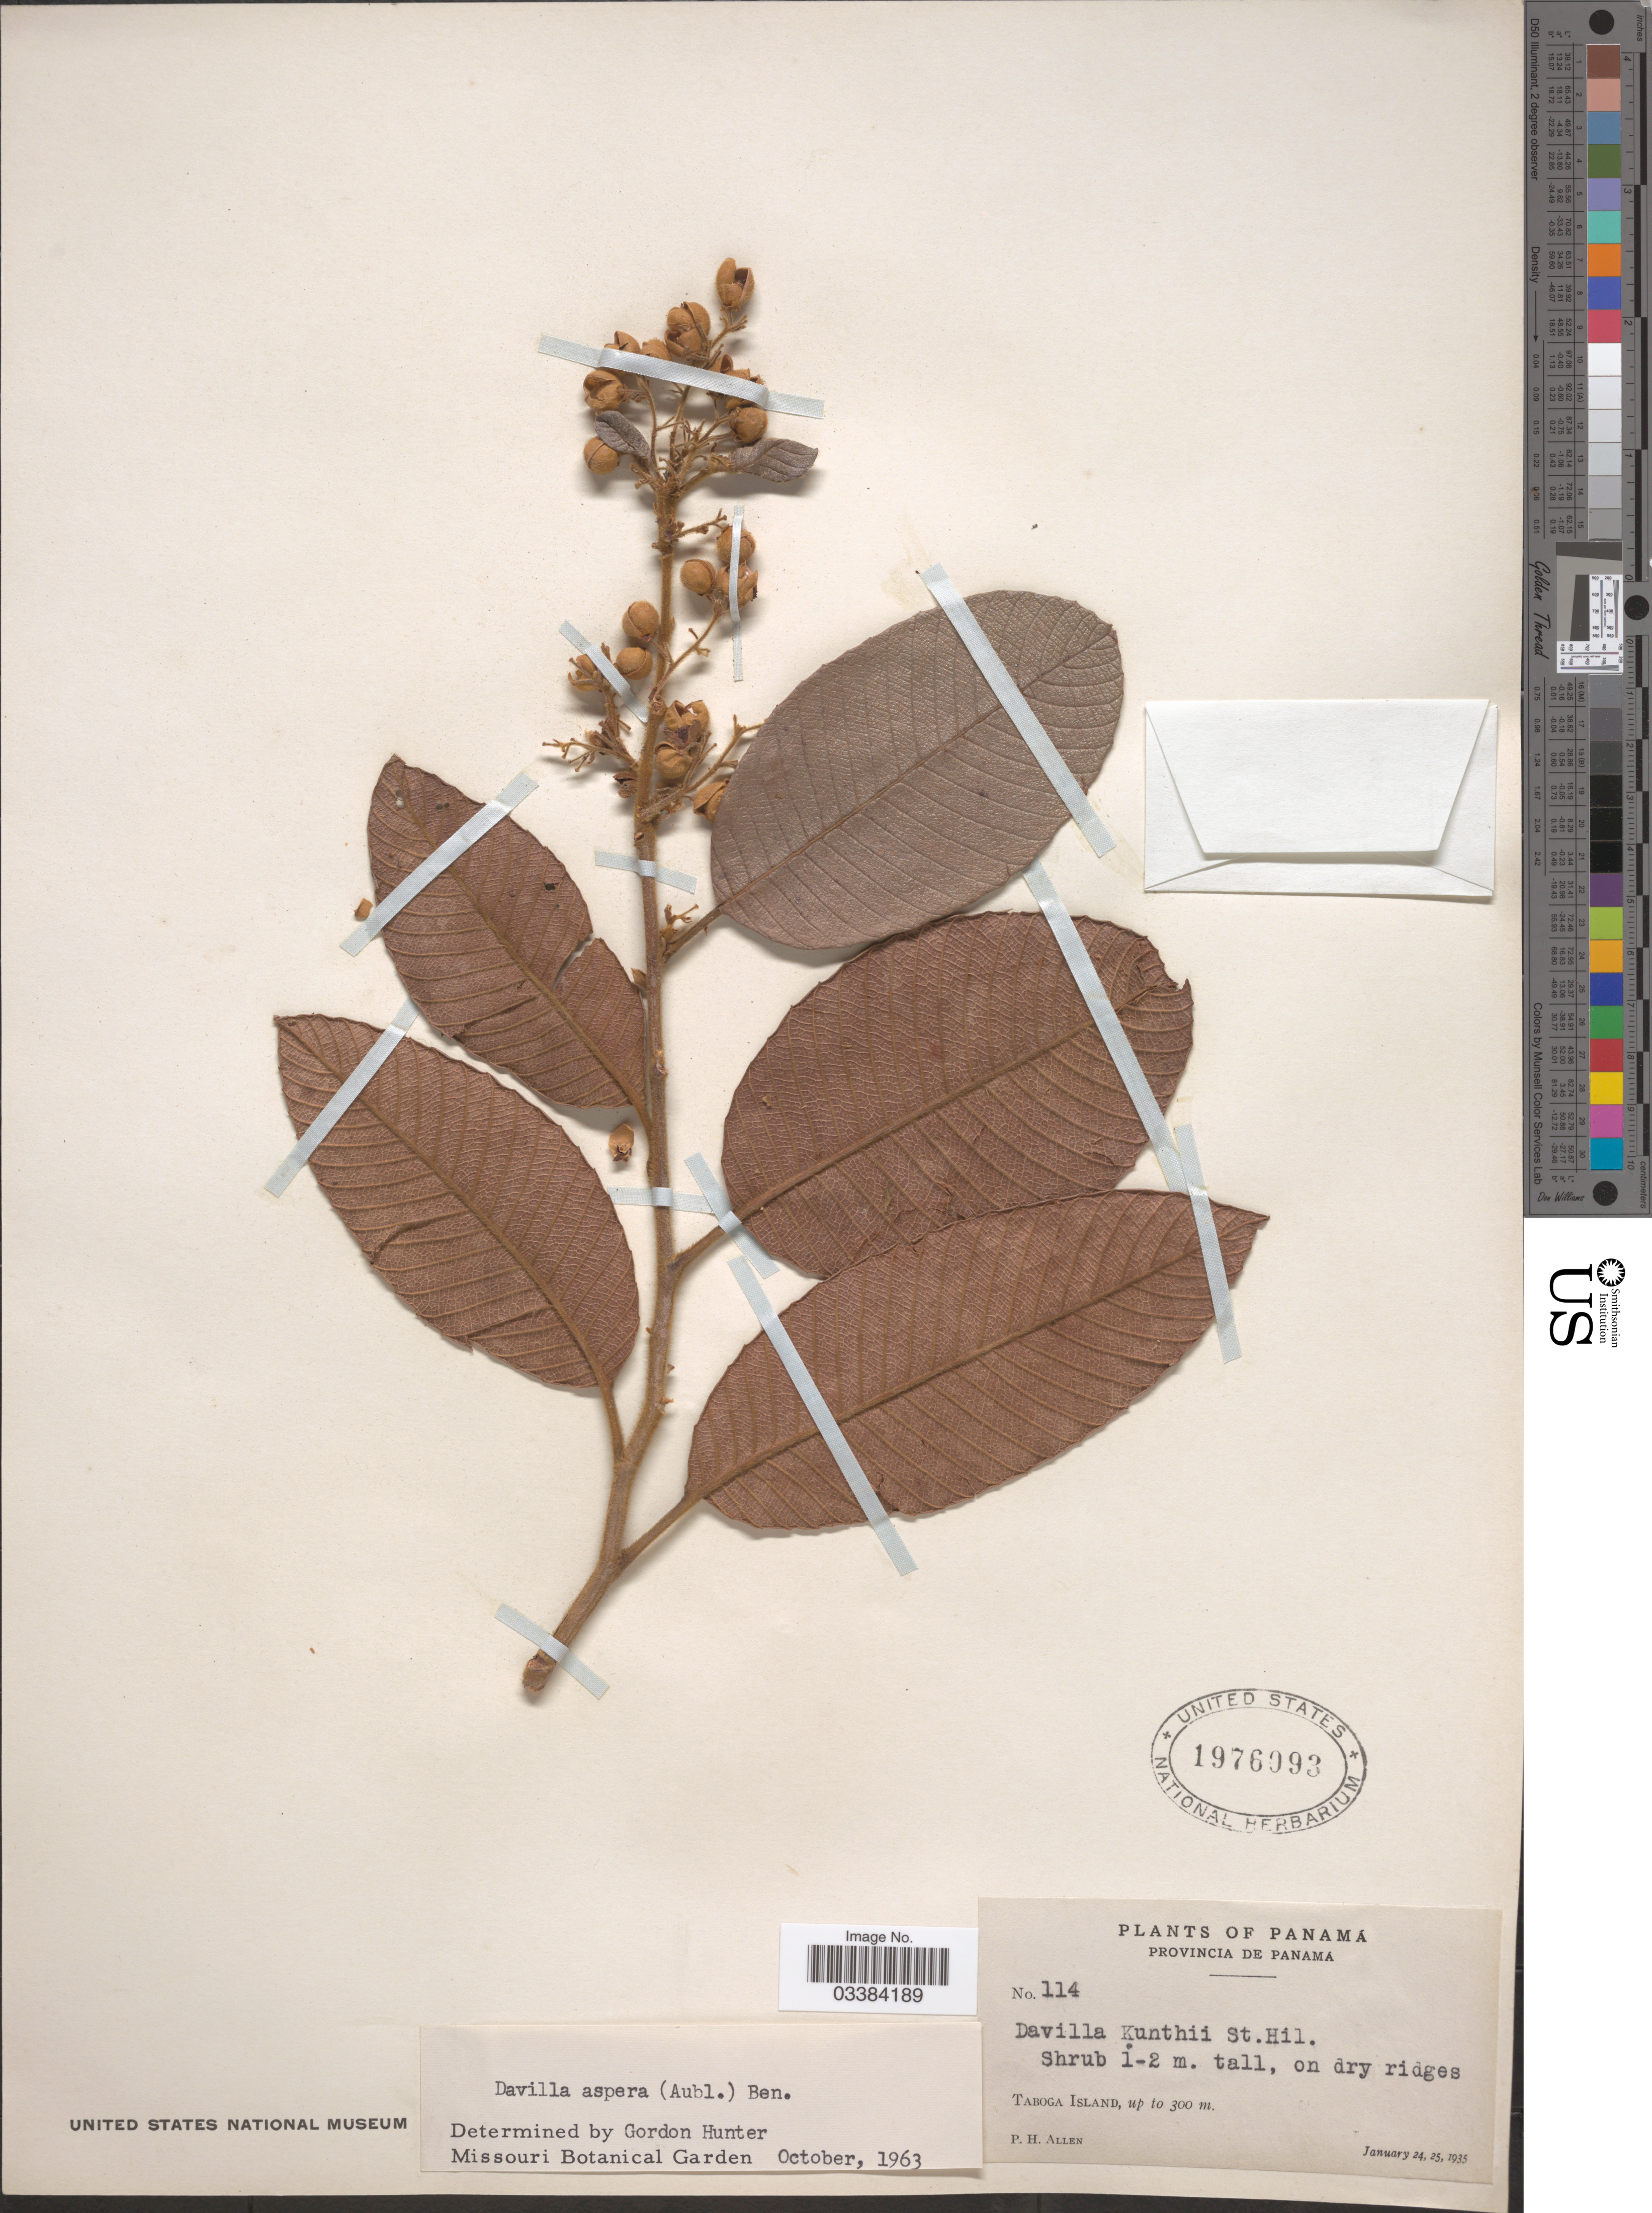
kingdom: Plantae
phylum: Tracheophyta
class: Magnoliopsida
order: Dilleniales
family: Dilleniaceae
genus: Davilla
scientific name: Davilla kunthii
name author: A. St.-Hil.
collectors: P. H. Allen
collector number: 114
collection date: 1935-01-24/1935-01-25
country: Panama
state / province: Panamá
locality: Taboga Island.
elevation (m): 300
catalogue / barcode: US 1976093